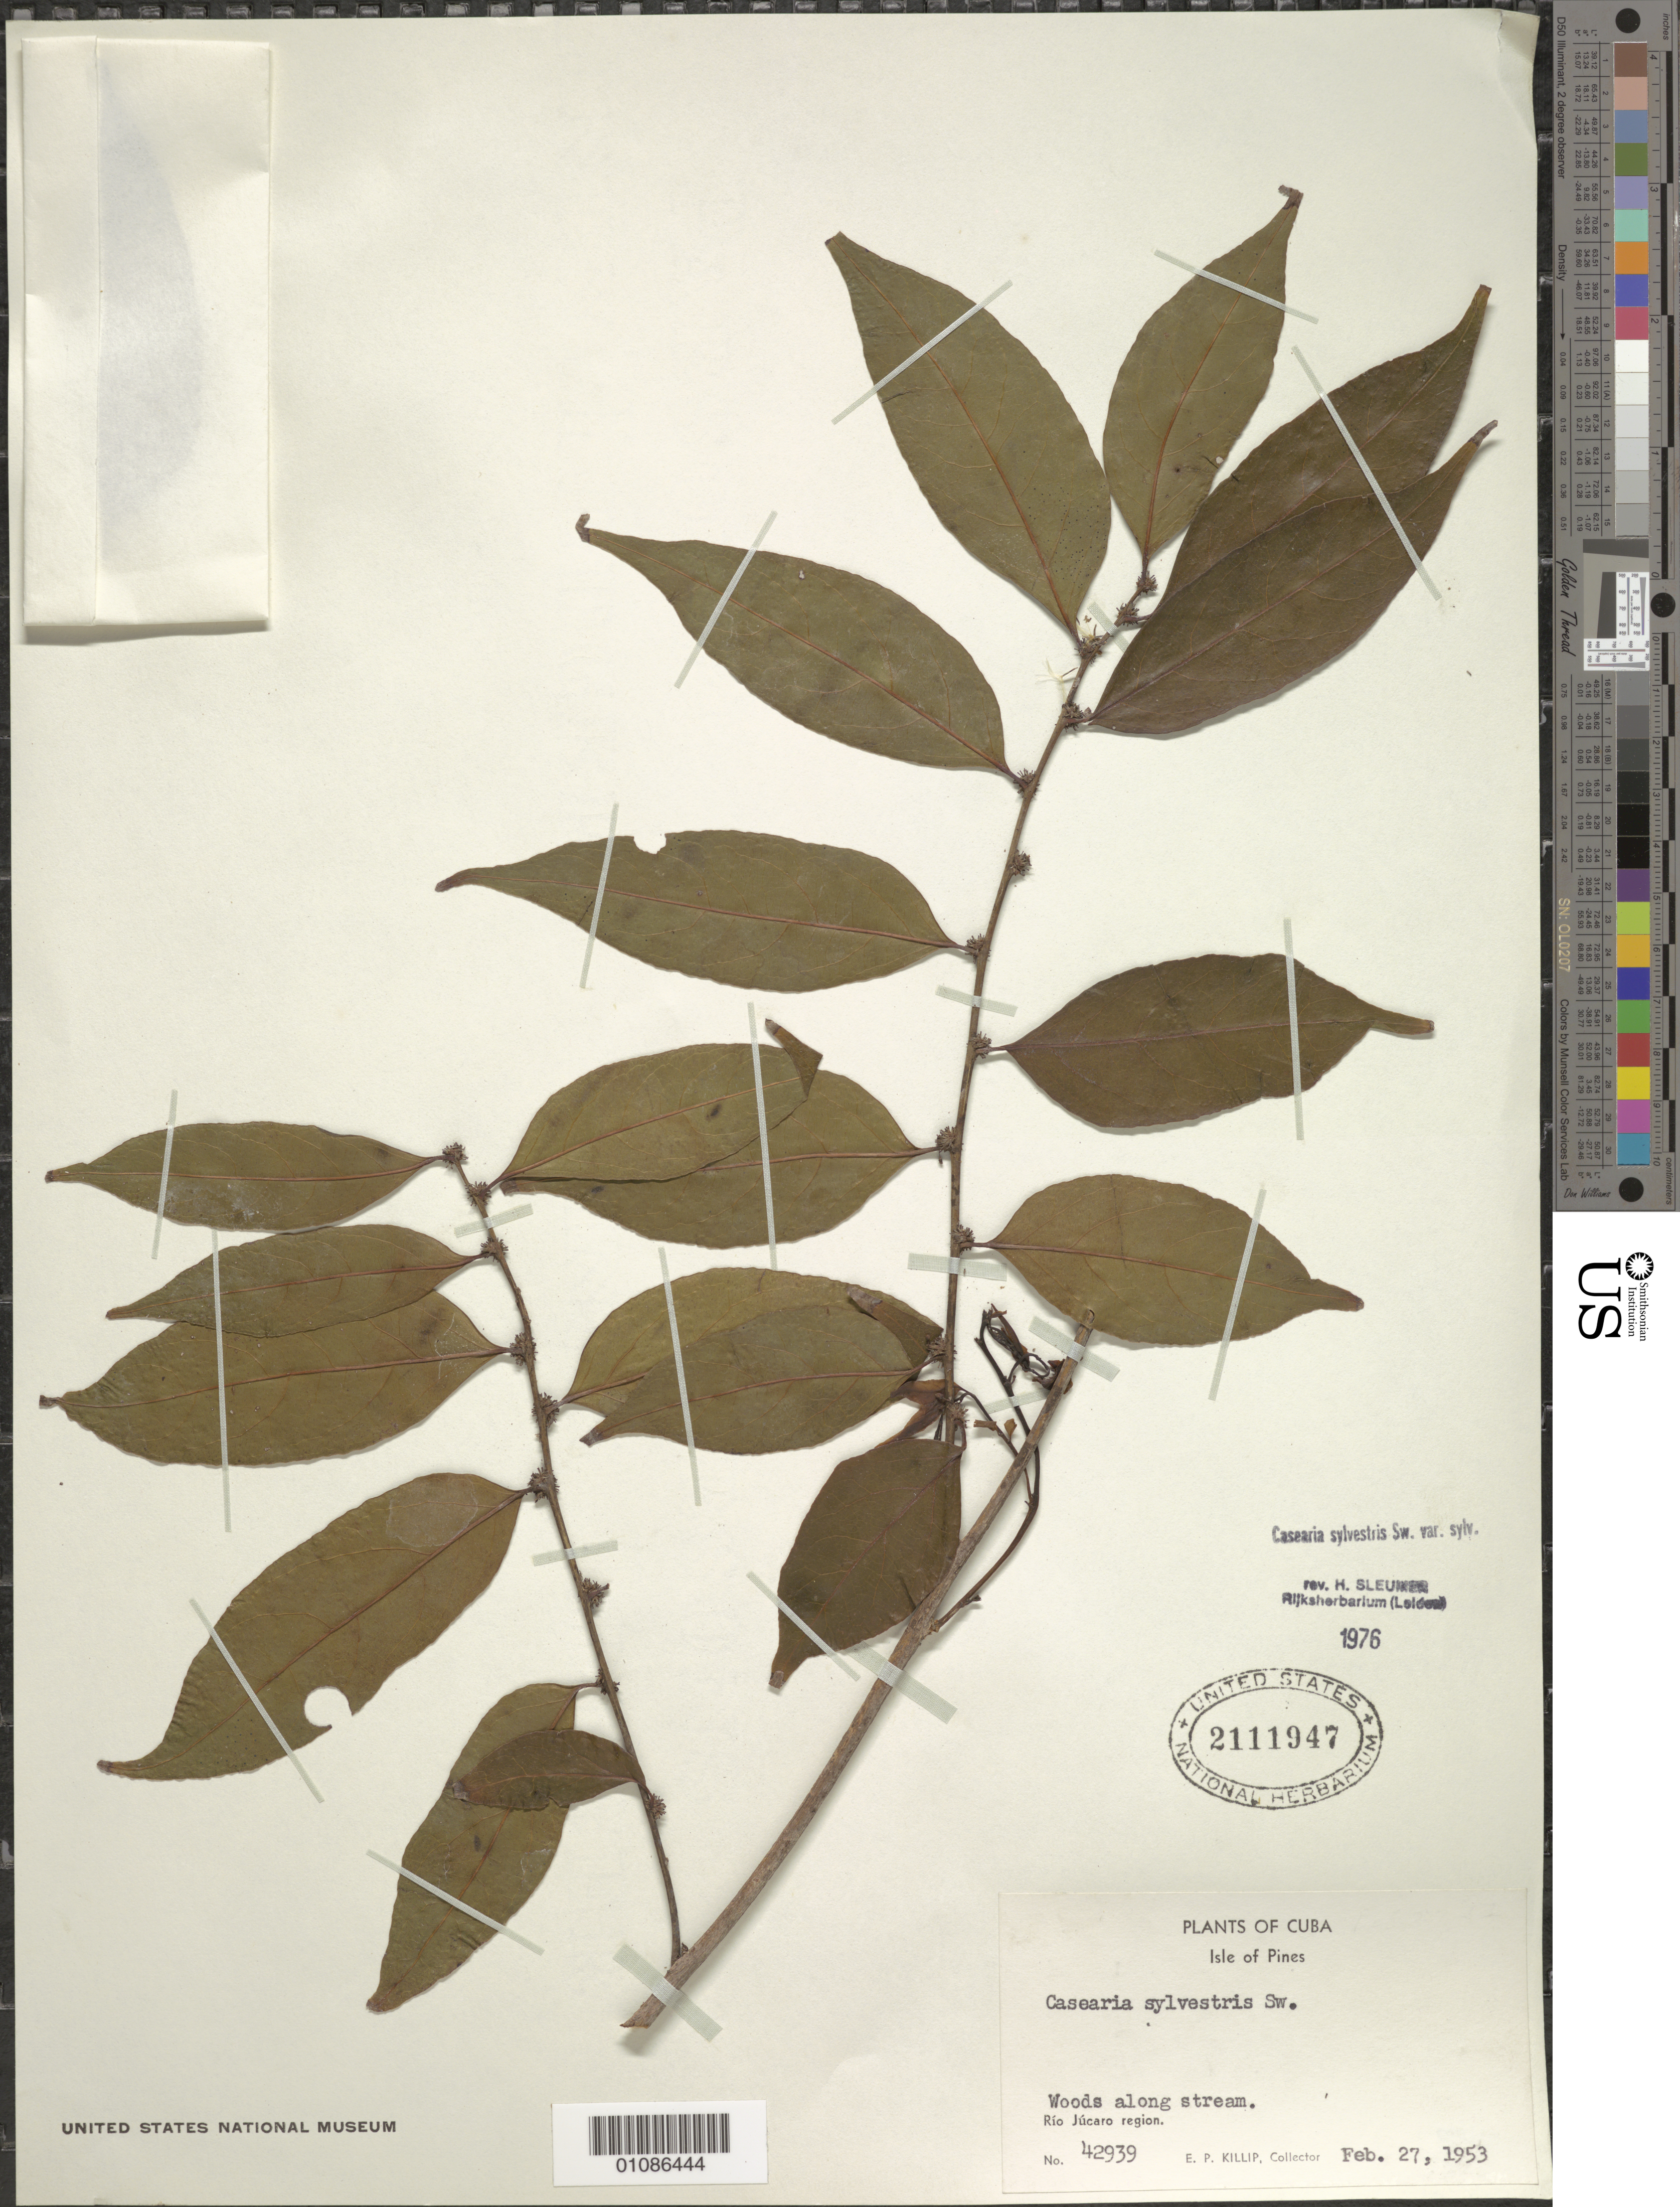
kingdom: Plantae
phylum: Tracheophyta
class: Magnoliopsida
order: Malpighiales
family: Salicaceae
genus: Casearia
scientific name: Casearia sylvestris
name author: Sw.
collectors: E. P. Killip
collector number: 42939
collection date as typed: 27 Feb 1953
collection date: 1953-02-27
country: Cuba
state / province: Isla de La Juventud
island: Isla de la Juventud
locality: Rio Jucaro region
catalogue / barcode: US 211947